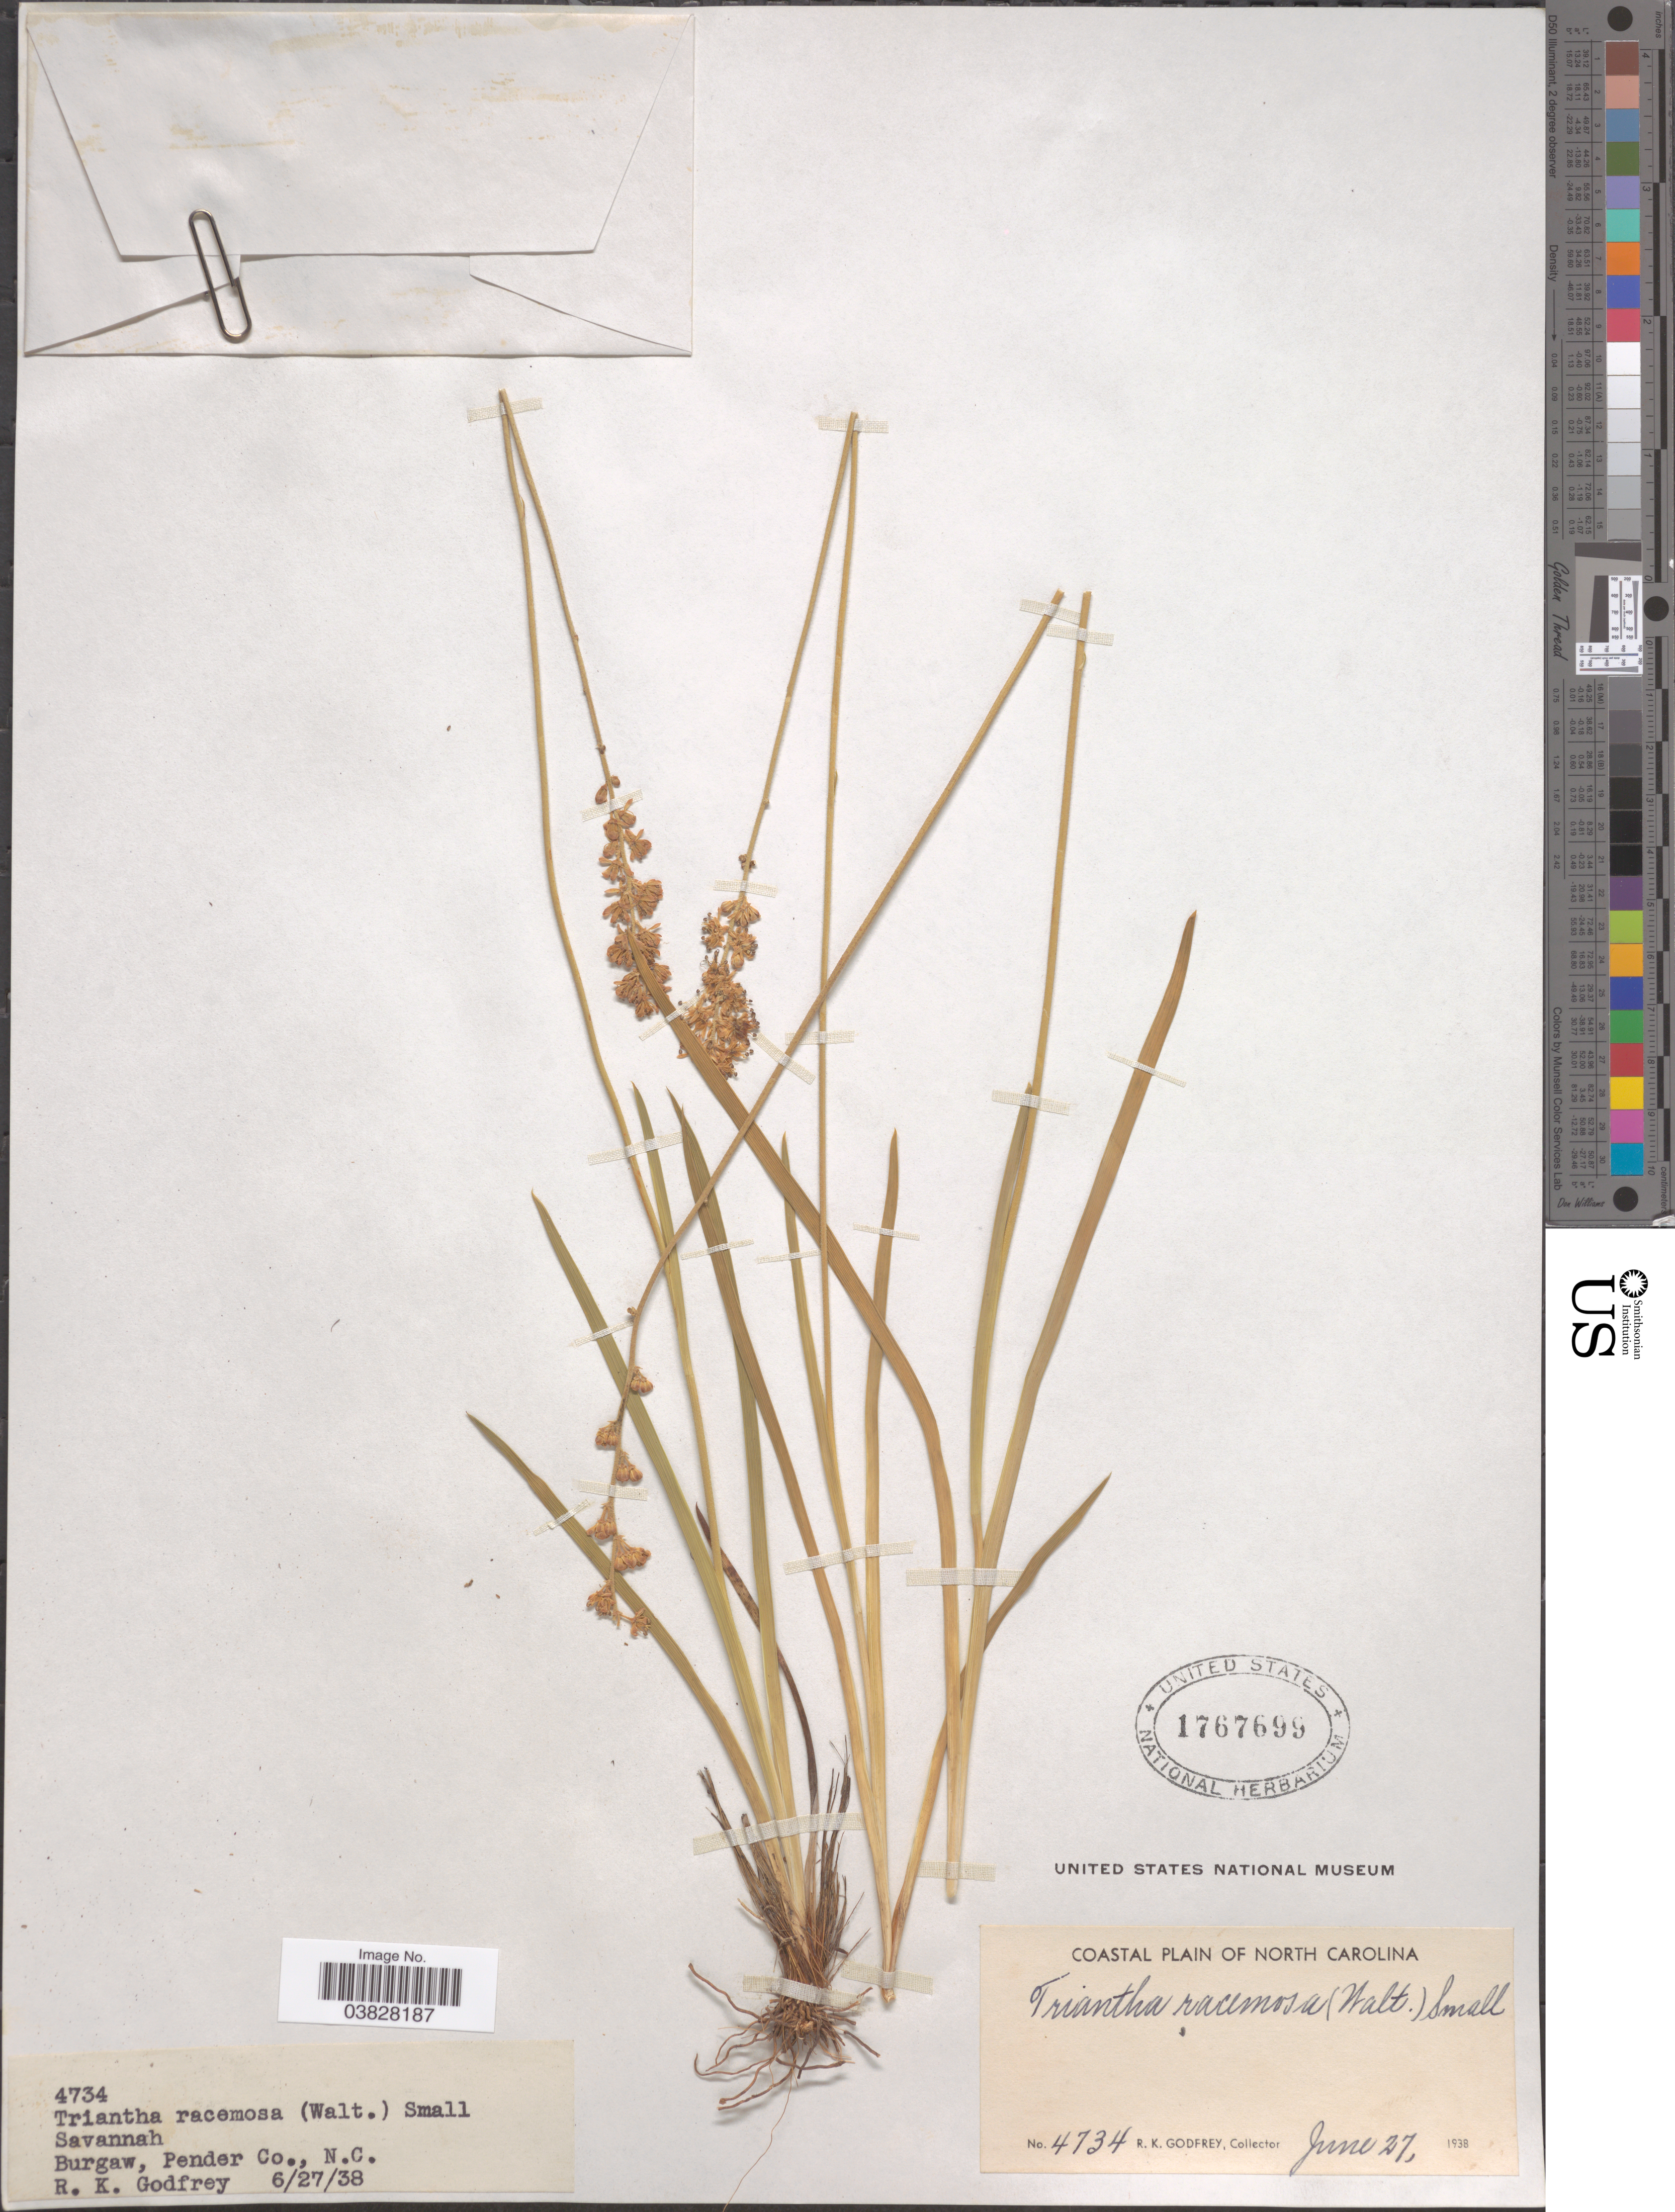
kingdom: Plantae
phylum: Tracheophyta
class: Liliopsida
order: Alismatales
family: Tofieldiaceae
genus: Triantha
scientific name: Triantha racemosa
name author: (Walter) Small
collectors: R. K. Godfrey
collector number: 4734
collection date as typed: Transcribed d/m/y: 27/6/38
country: United States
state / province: North Carolina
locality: Coastal Plain of North Carolina. Burgaw, Pender Co.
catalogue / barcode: US 1767699